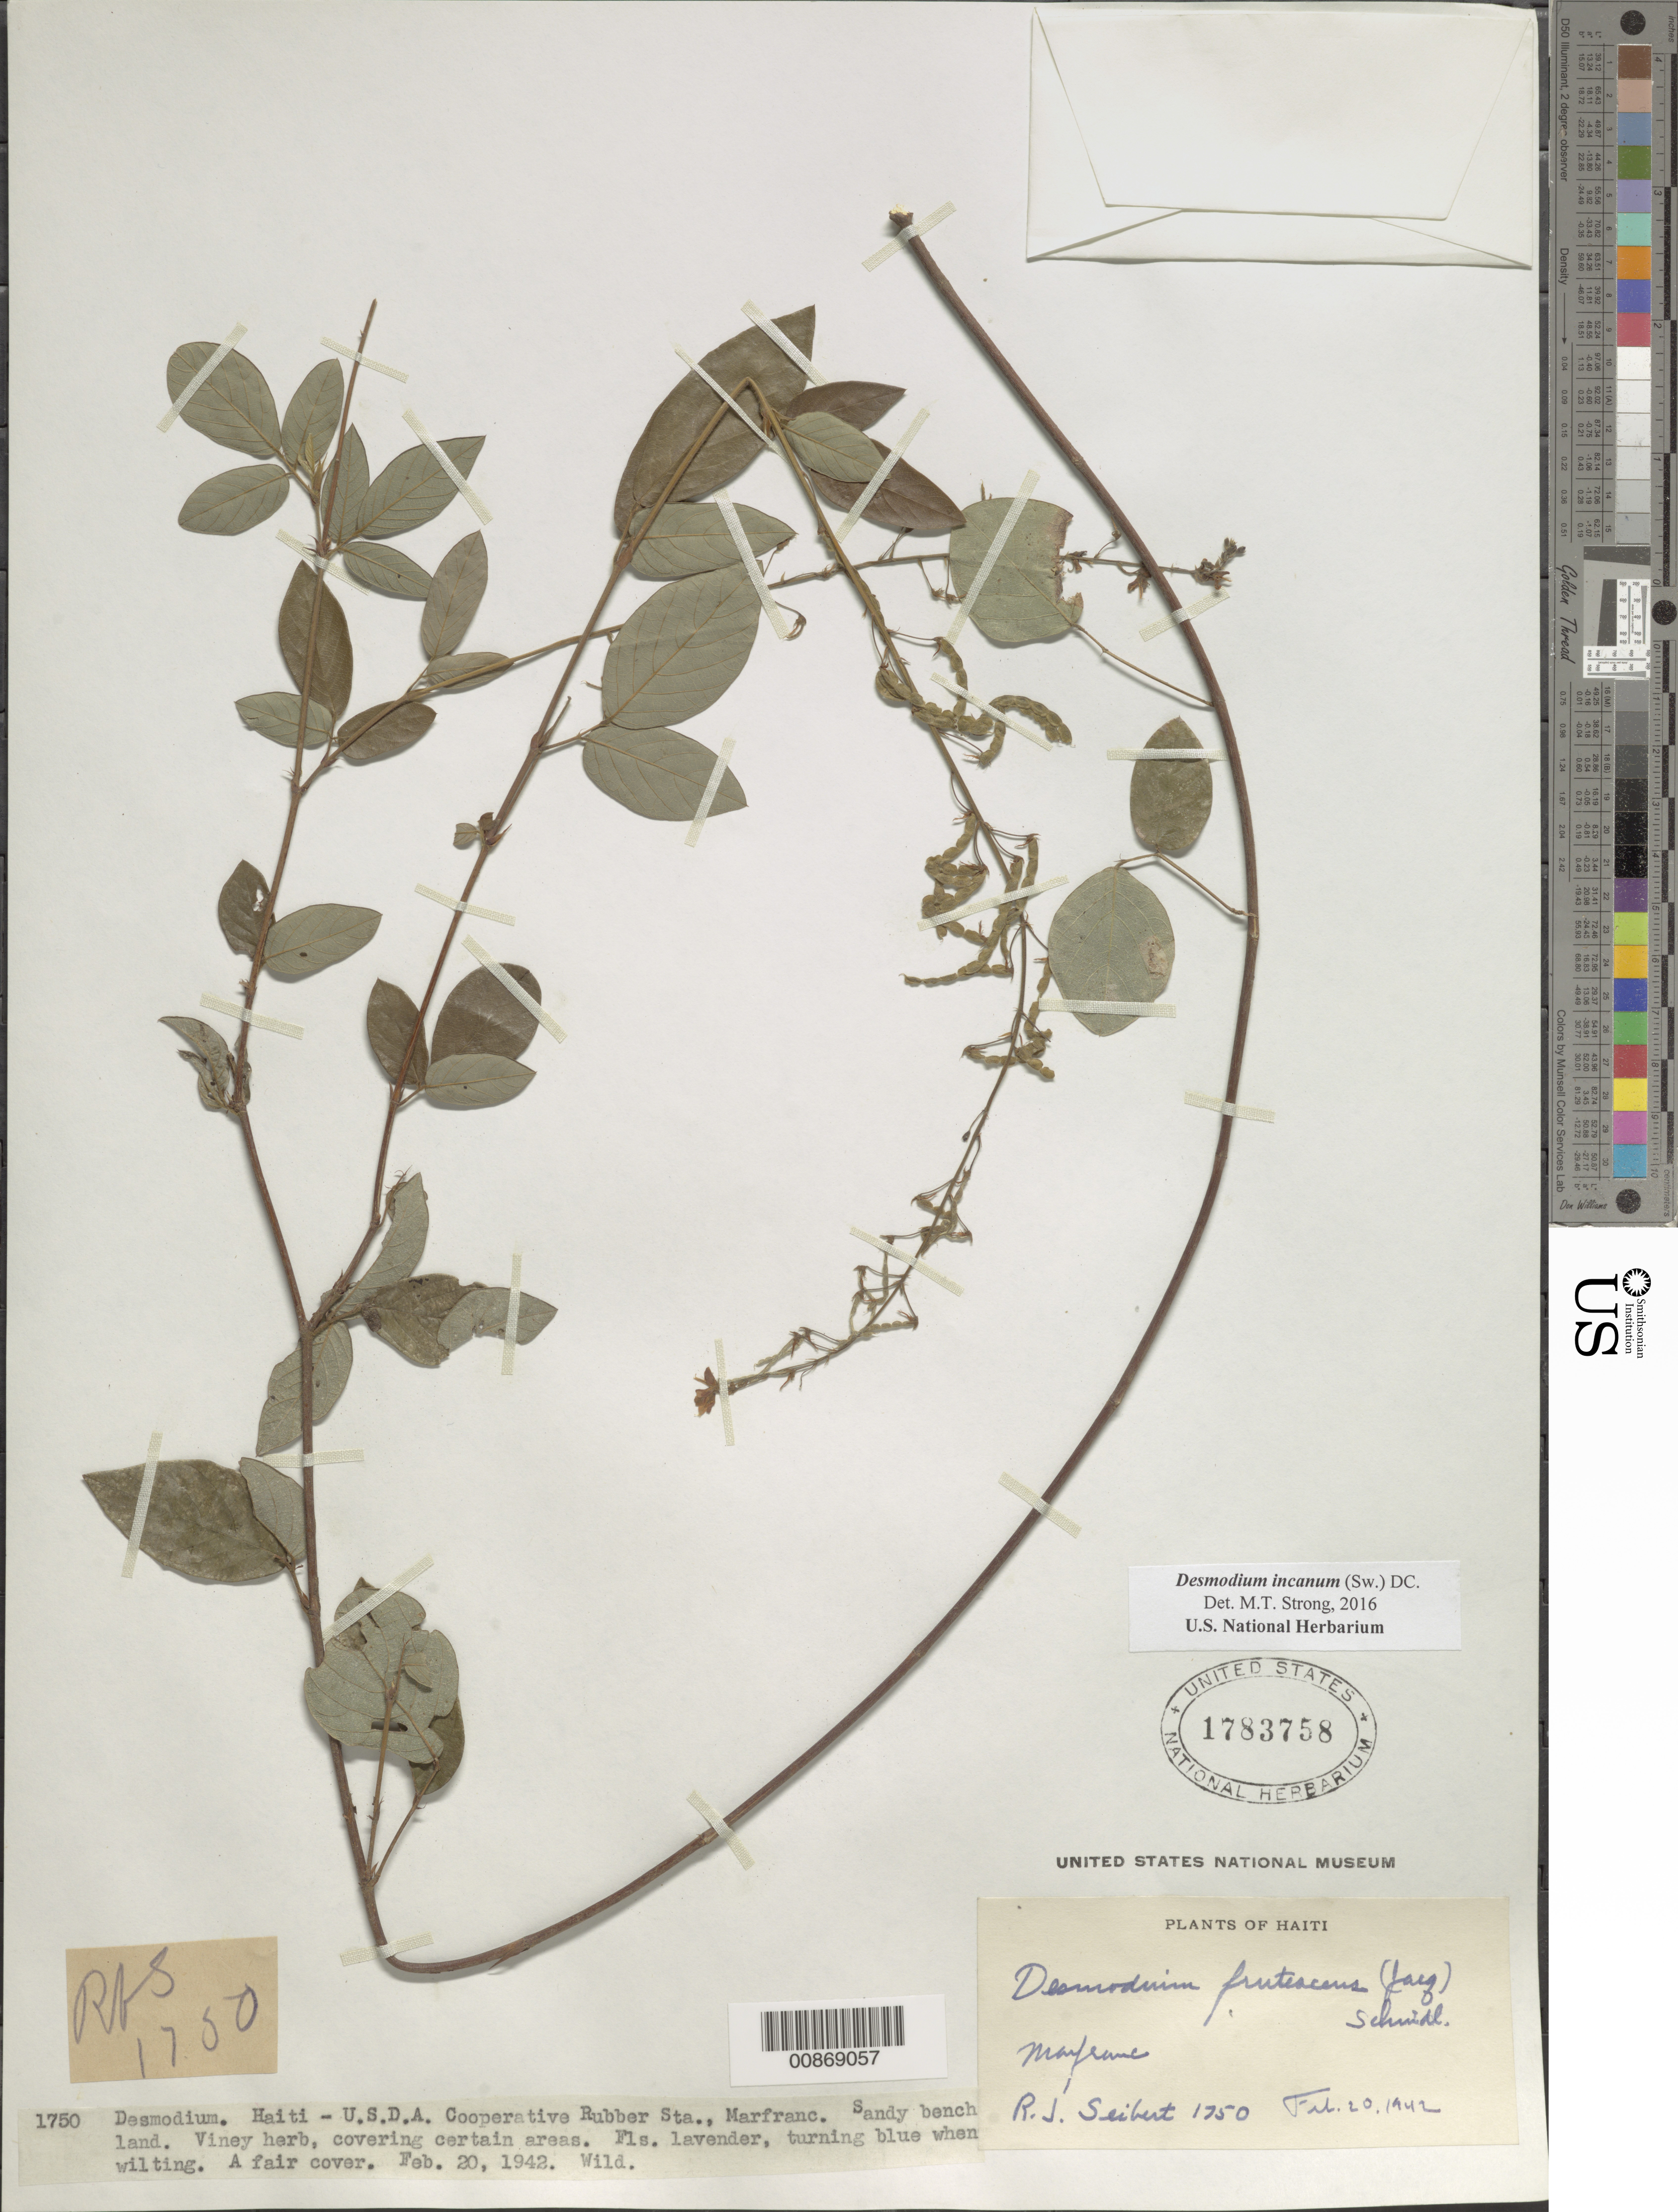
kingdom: Plantae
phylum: Tracheophyta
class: Magnoliopsida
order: Fabales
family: Fabaceae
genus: Desmodium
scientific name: Desmodium incanum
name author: (Sw.) DC.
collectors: R. J. Seibert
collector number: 1750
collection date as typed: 20 Feb 1942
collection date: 1942-02-20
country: Haiti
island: Hispaniola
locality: U.S.D.A. Cooperative Rubber Sta., Marfranc.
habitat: Sandy benchland.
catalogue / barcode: US 1783758